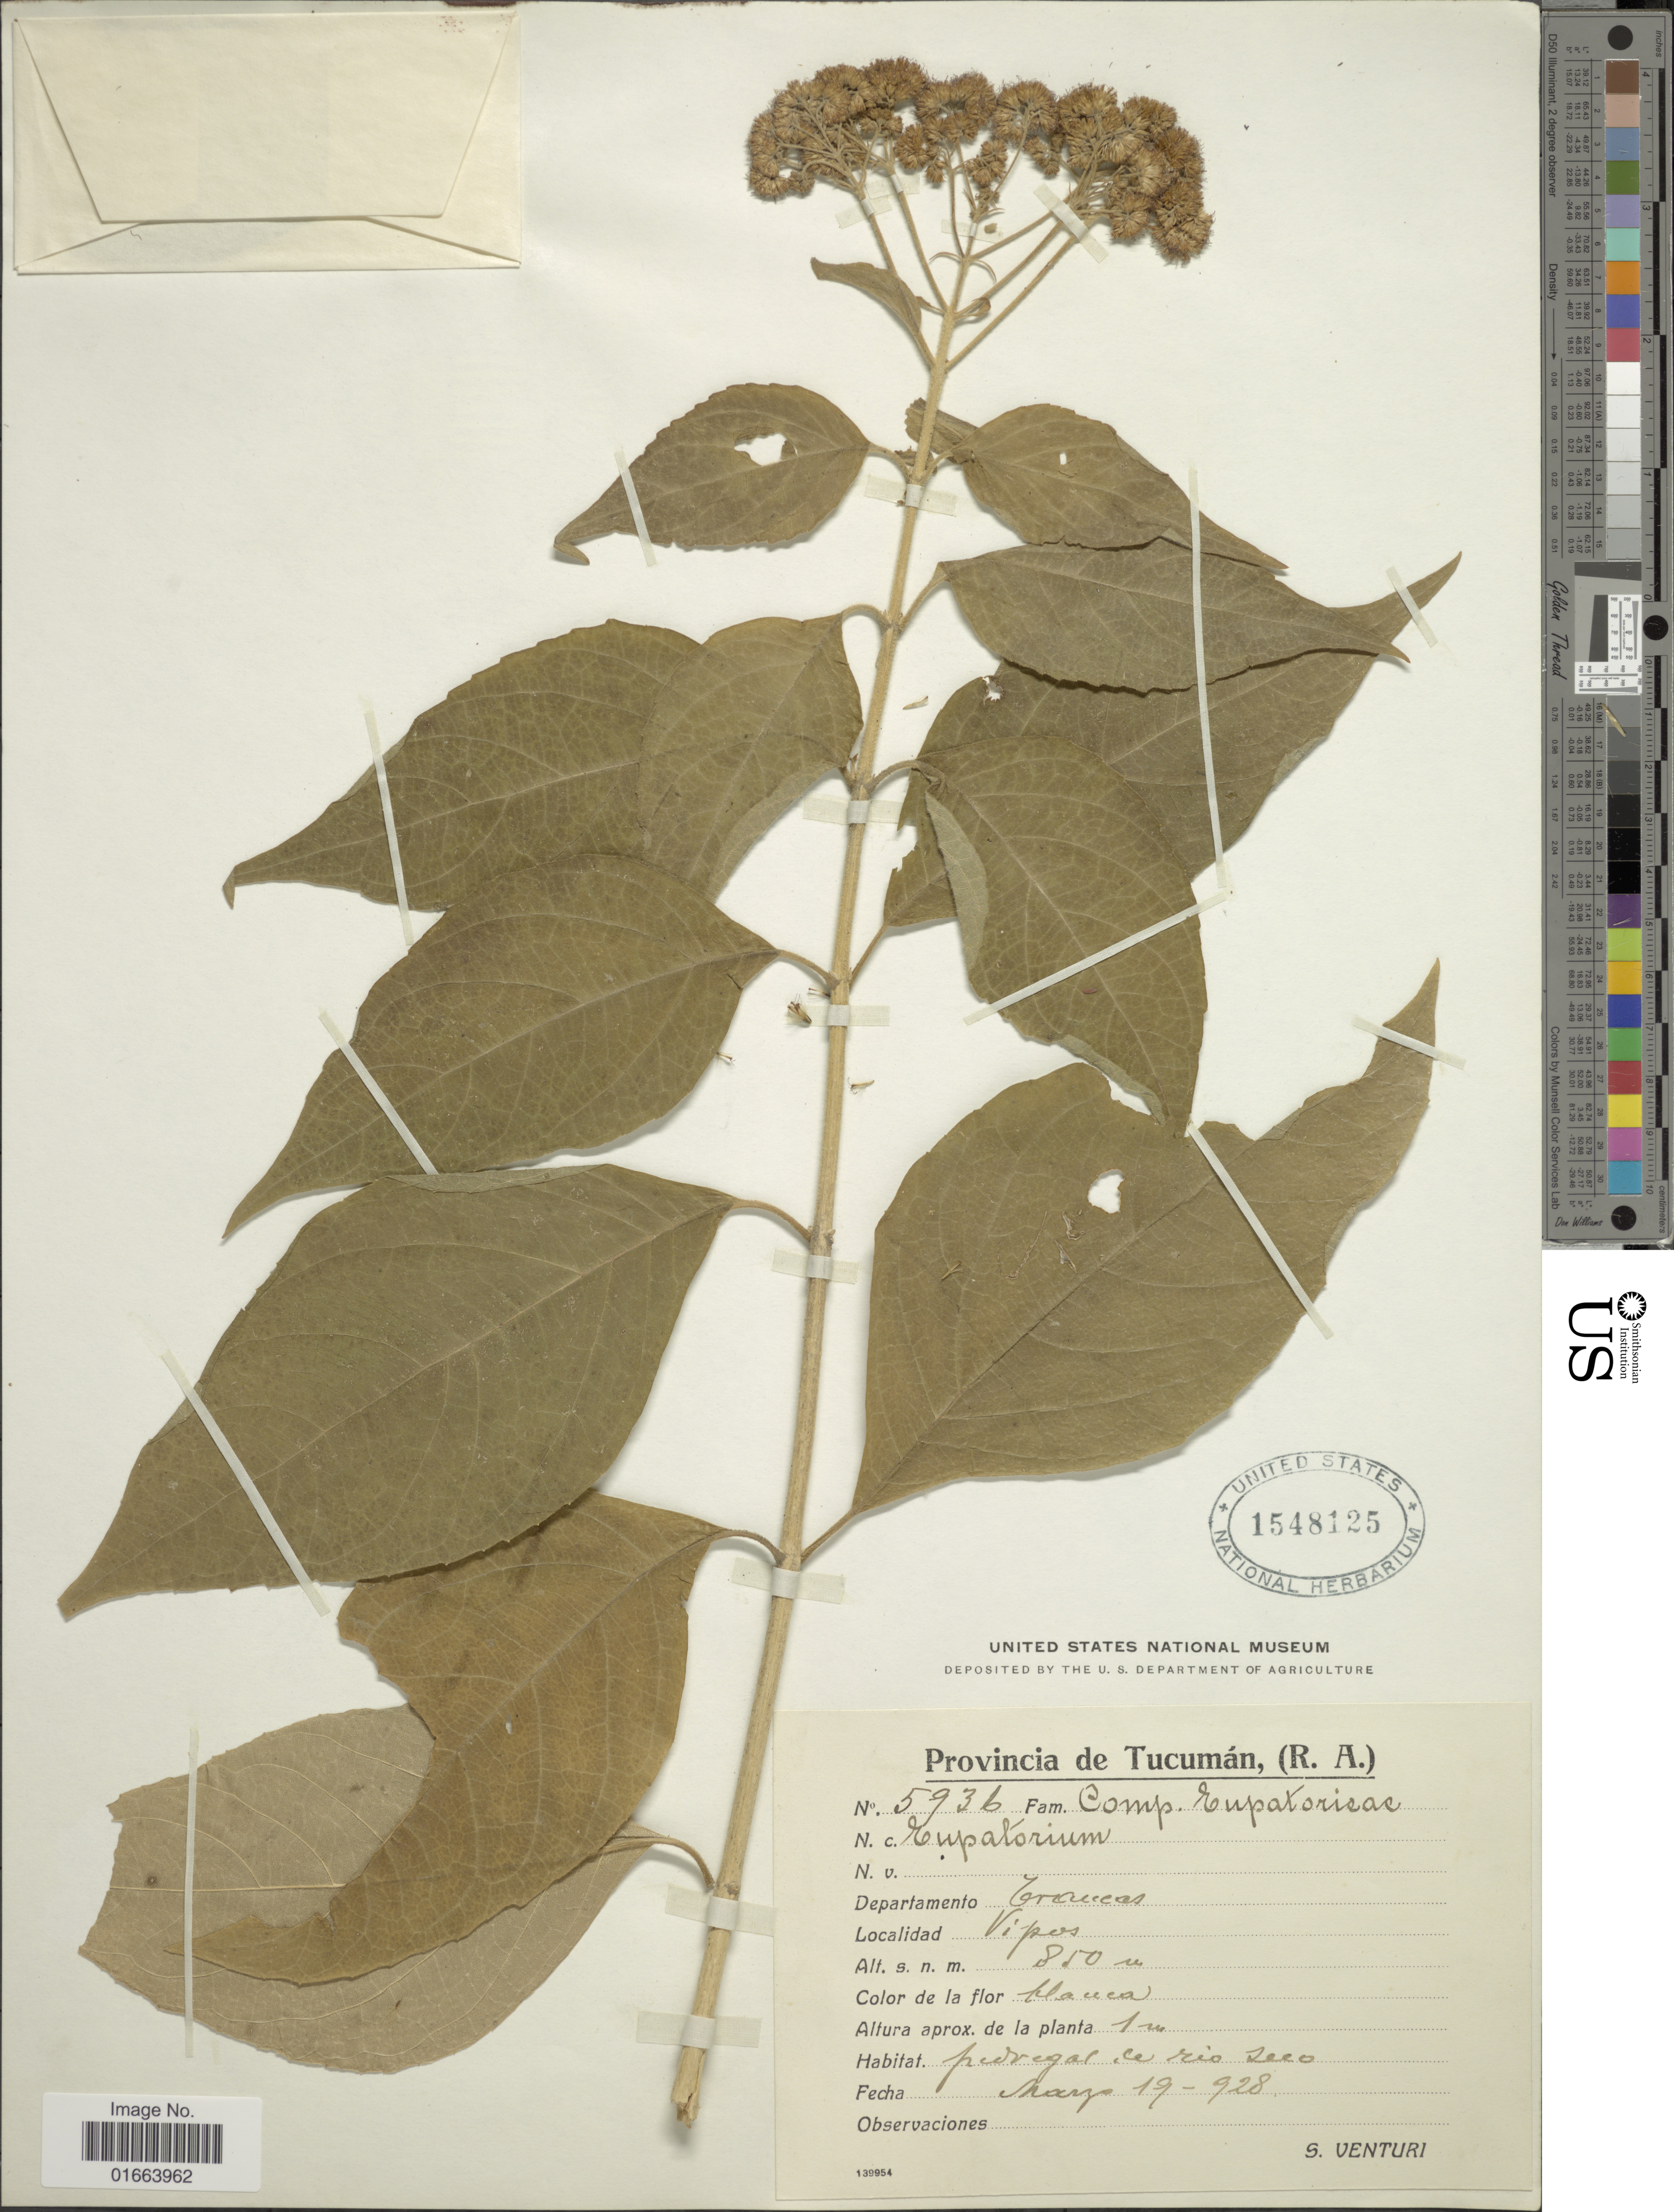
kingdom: Plantae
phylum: Tracheophyta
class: Magnoliopsida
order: Asterales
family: Asteraceae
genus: Idiothamnus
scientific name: Idiothamnus lilloi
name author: (B.L. Rob.) R.M. King & H. Rob.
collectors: S. Venturi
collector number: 5936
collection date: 1928-05-19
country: Argentina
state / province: Tucuman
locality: Departamento Trancas. Vipos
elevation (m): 850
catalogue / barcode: US 1548125